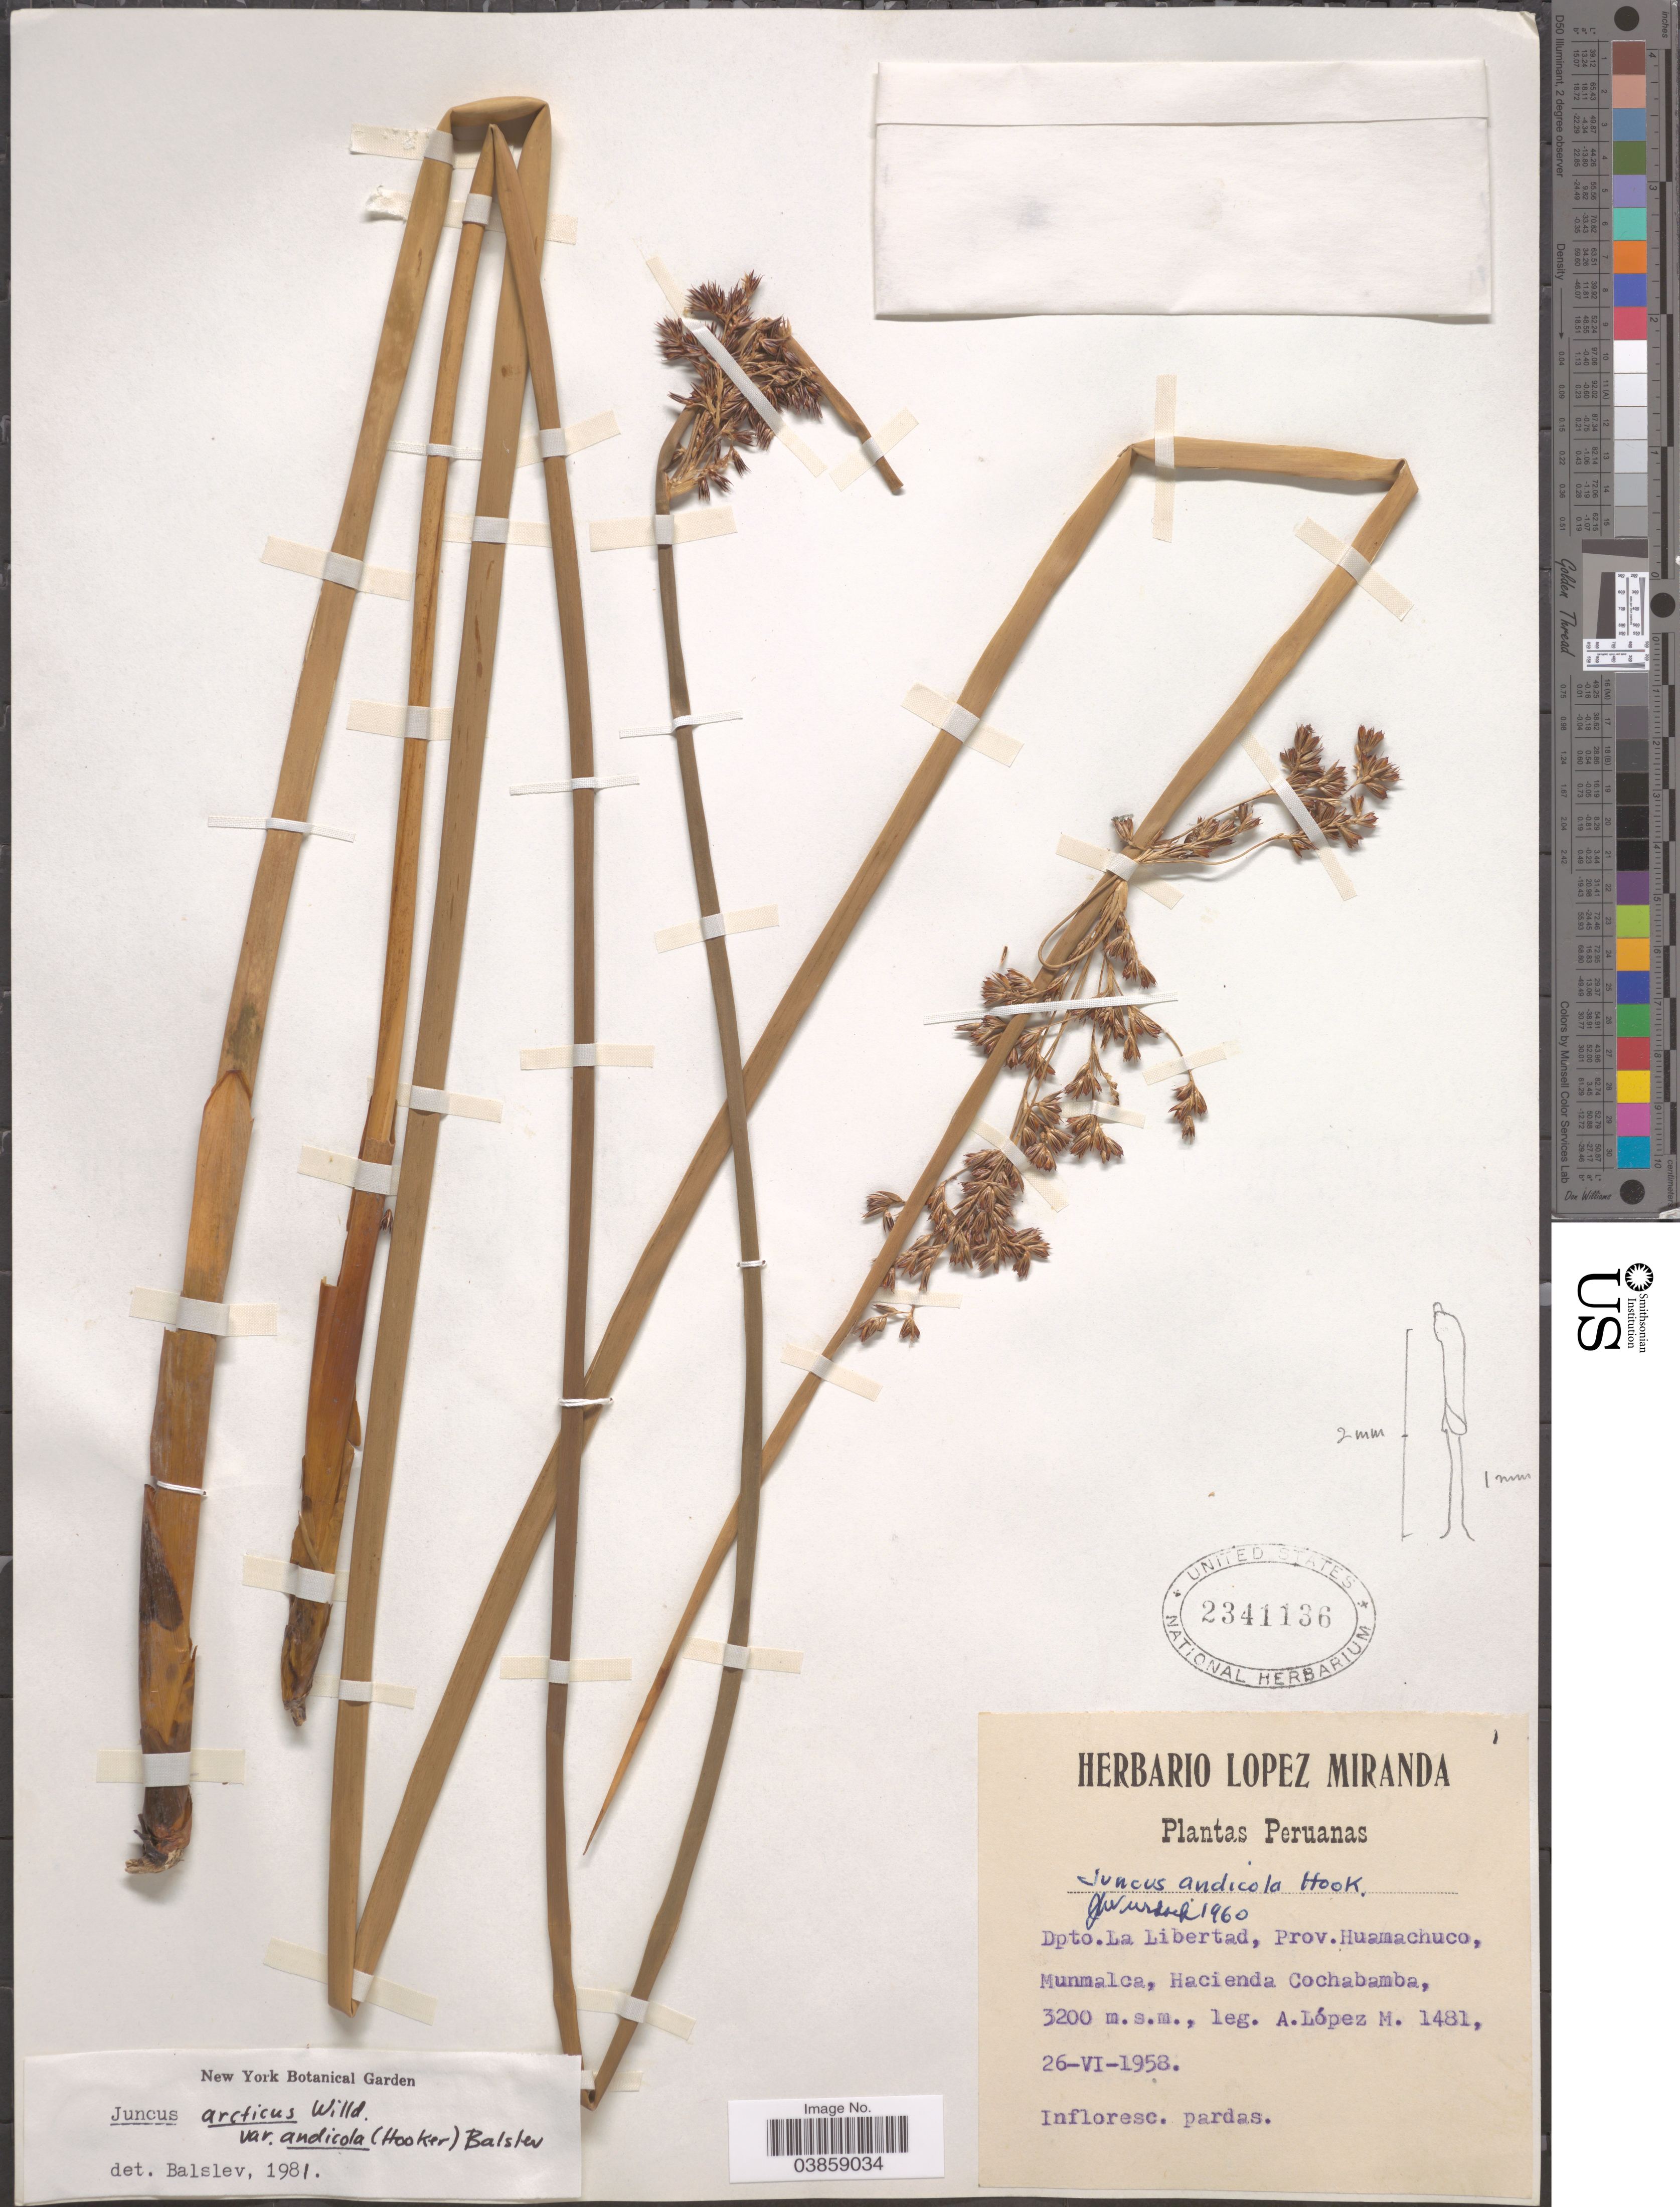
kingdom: Plantae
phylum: Tracheophyta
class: Liliopsida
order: Poales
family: Juncaceae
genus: Juncus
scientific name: Juncus arcticus var. andicola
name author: (Hook.) Balslev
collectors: A. López M.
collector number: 1481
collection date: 1958-06-26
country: Peru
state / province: La Libertad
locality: Dpto. La Libertad, Prov. Huamachuco, Munmalca, Hacienda Cochabamba.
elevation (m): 3200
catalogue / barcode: US 2341136